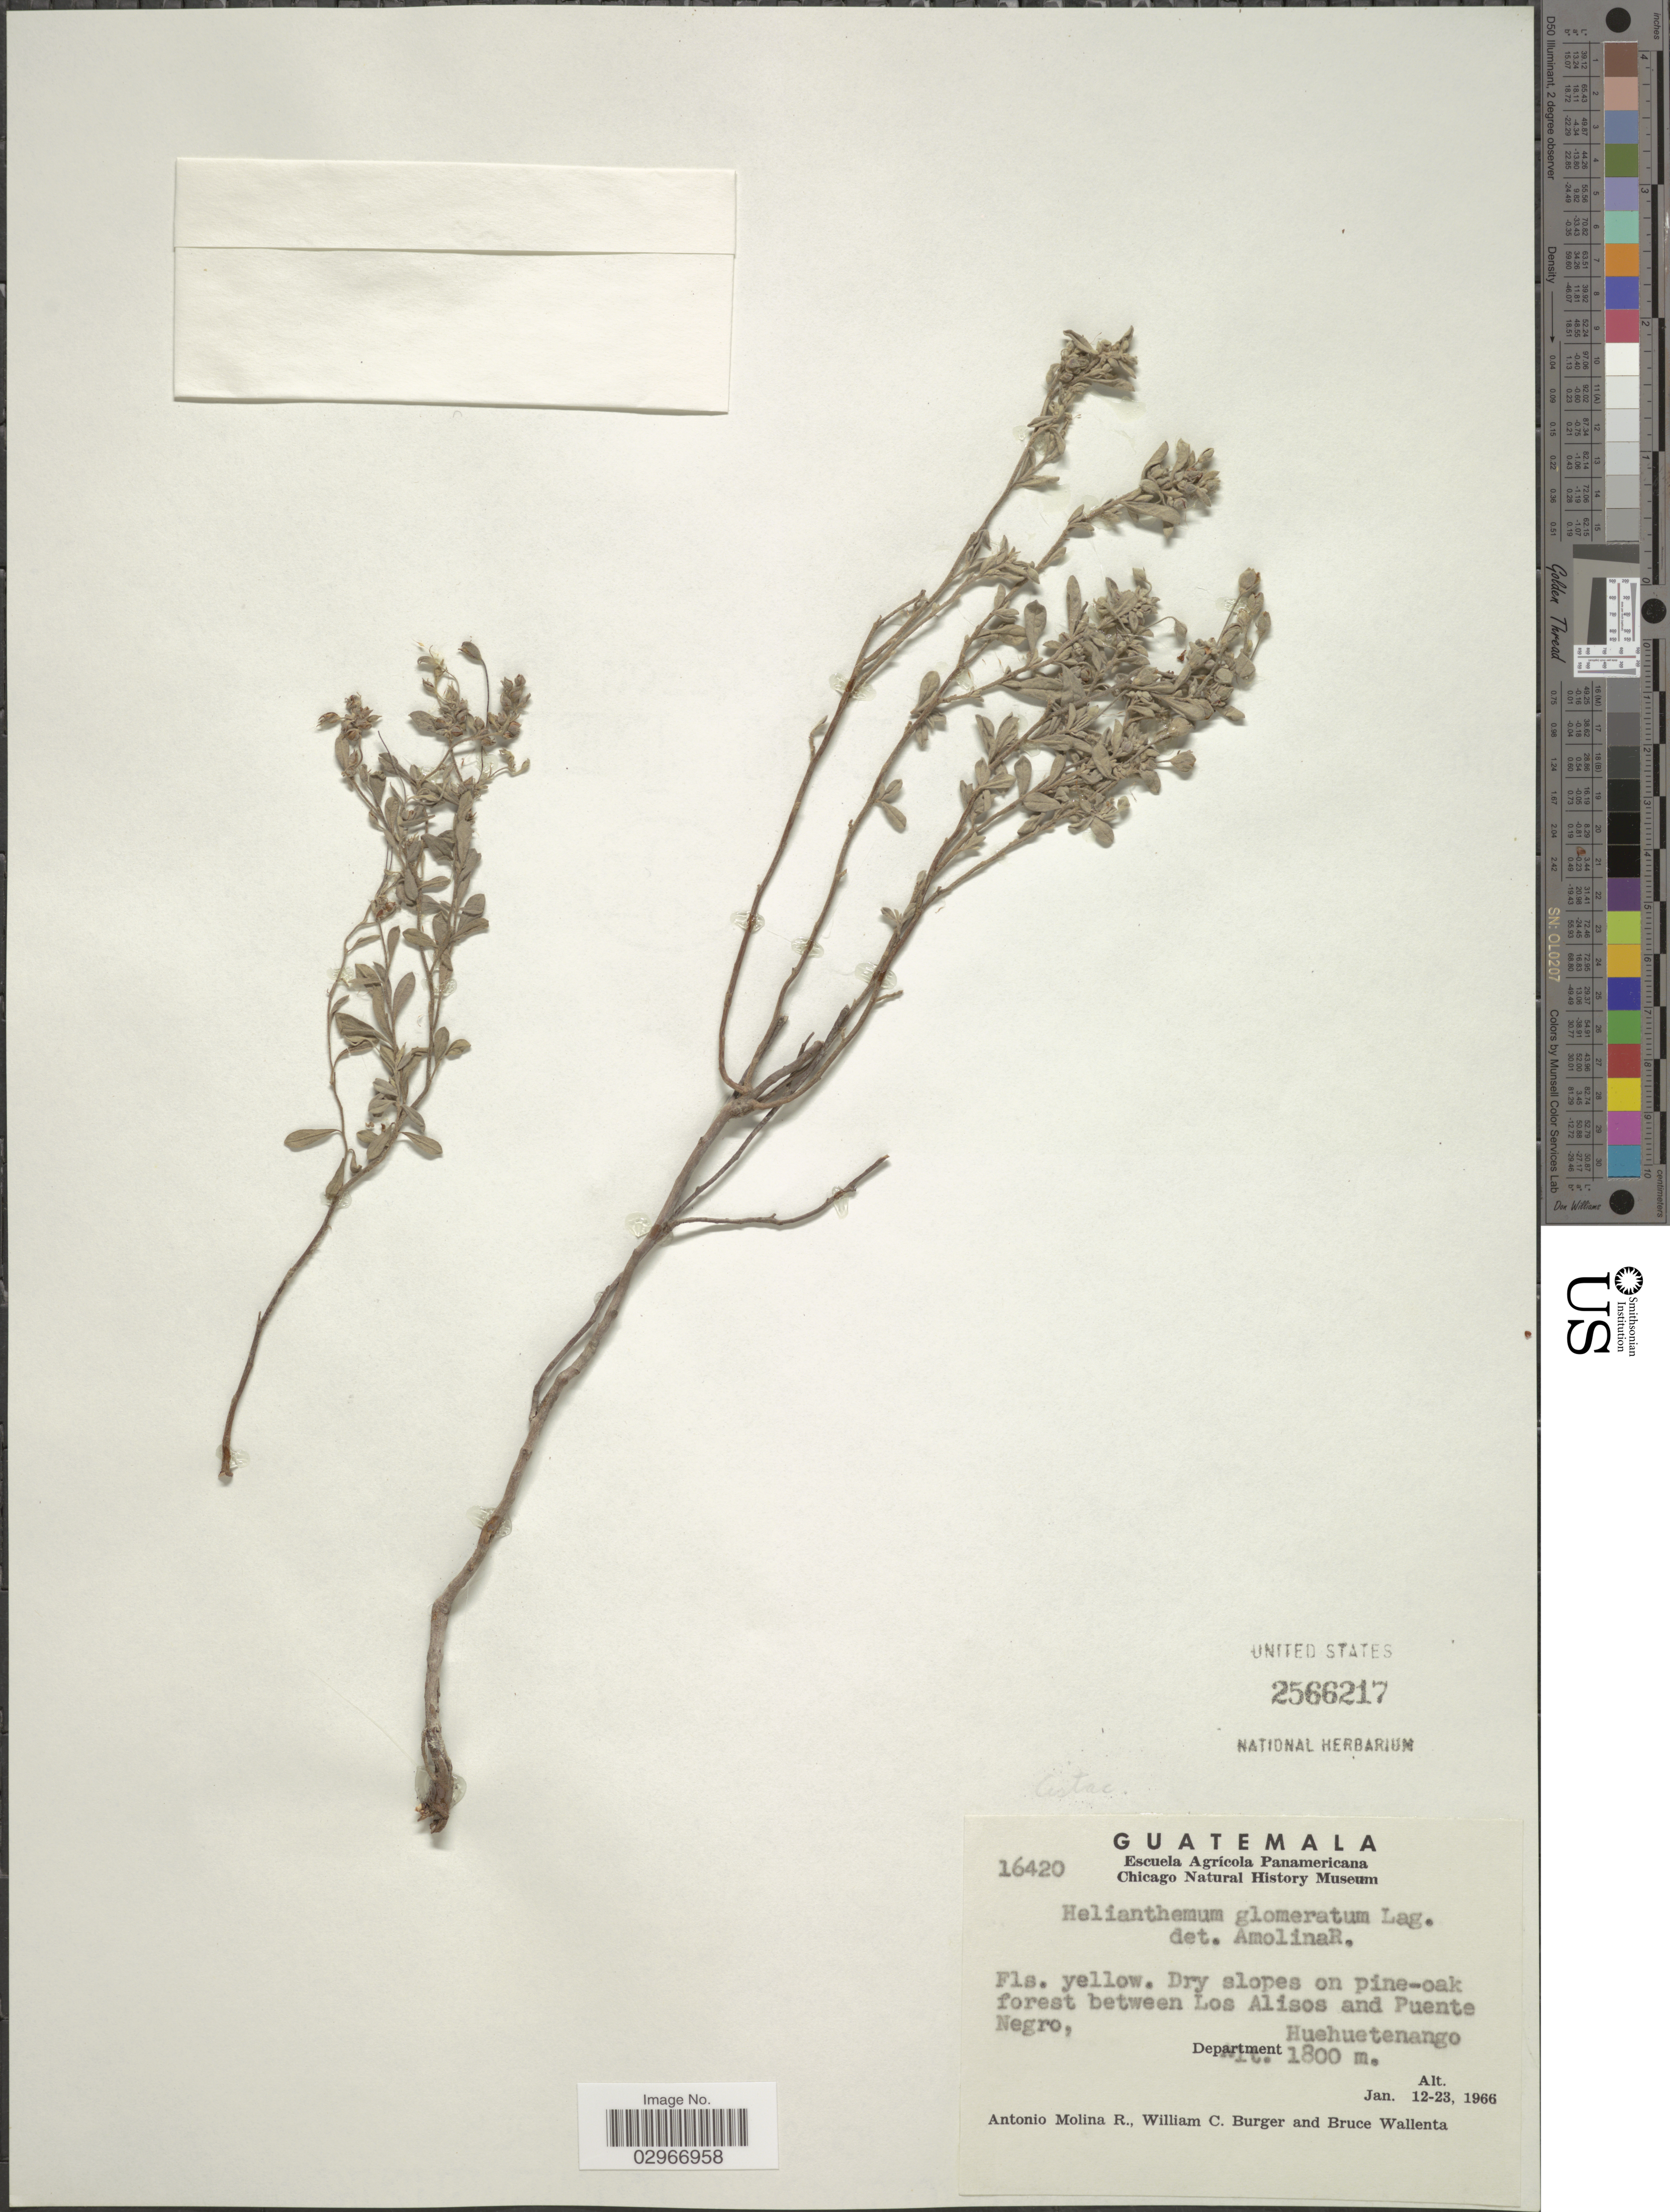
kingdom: Plantae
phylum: Tracheophyta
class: Magnoliopsida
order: Malvales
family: Cistaceae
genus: Helianthemum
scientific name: Helianthemum glomeratum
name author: (Lag.) Lag. ex Dunal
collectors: A. Molina R., W. Burger & B. Wallenta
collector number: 16420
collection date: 1966-01-12/1966-01-23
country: Guatemala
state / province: Huehuetenango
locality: Dry slopes on pine-oak forest between Los Alisos and Puente Negro, Department Huehuetenango.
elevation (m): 1800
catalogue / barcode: US 2566217